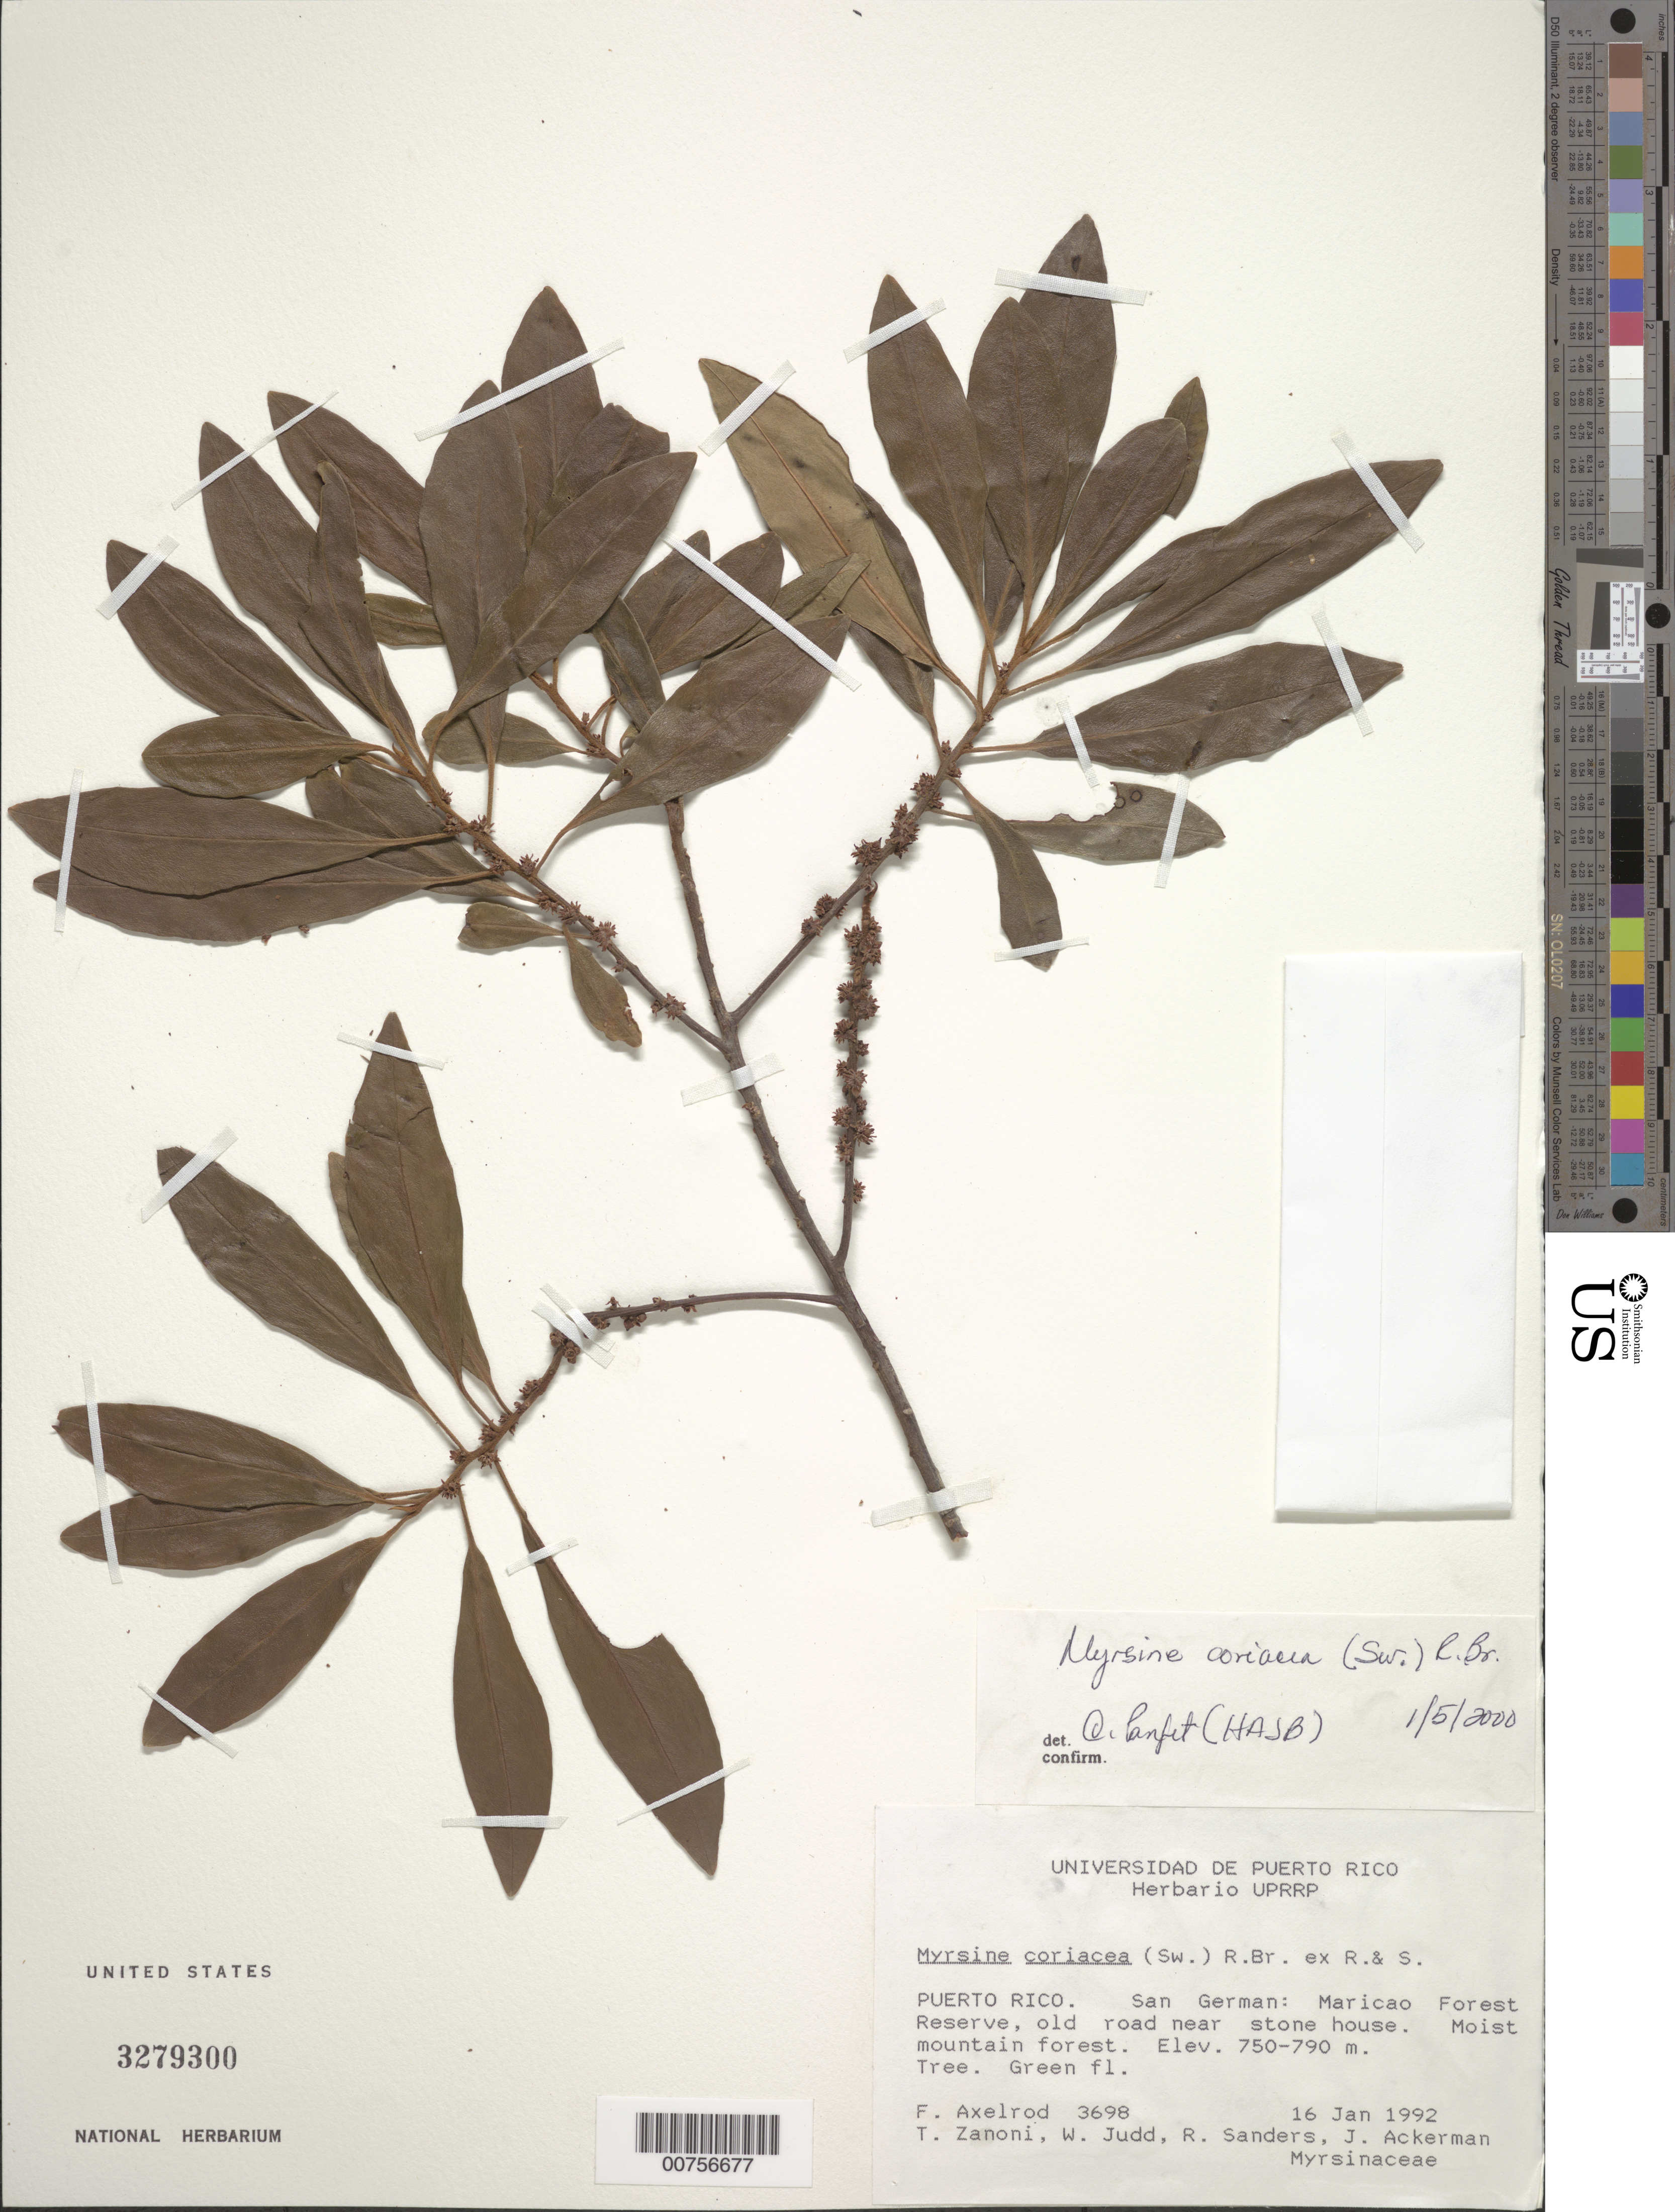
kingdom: Plantae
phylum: Tracheophyta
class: Magnoliopsida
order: Ericales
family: Primulaceae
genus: Myrsine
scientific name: Myrsine coriacea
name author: (Sw.) R. Br. ex Roem. & Schult.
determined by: Panfet, C.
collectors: F. S. Axelrod, T. A. Zanoni, W. Judd, R. Sanders & J. Ackerman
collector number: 3698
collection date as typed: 16 Jan 1992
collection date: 1992-01-16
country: Puerto Rico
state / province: Maricao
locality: San German: Maricao Forest Reserve, old road near stone house.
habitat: Moist mountain forest.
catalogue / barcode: US 3279300